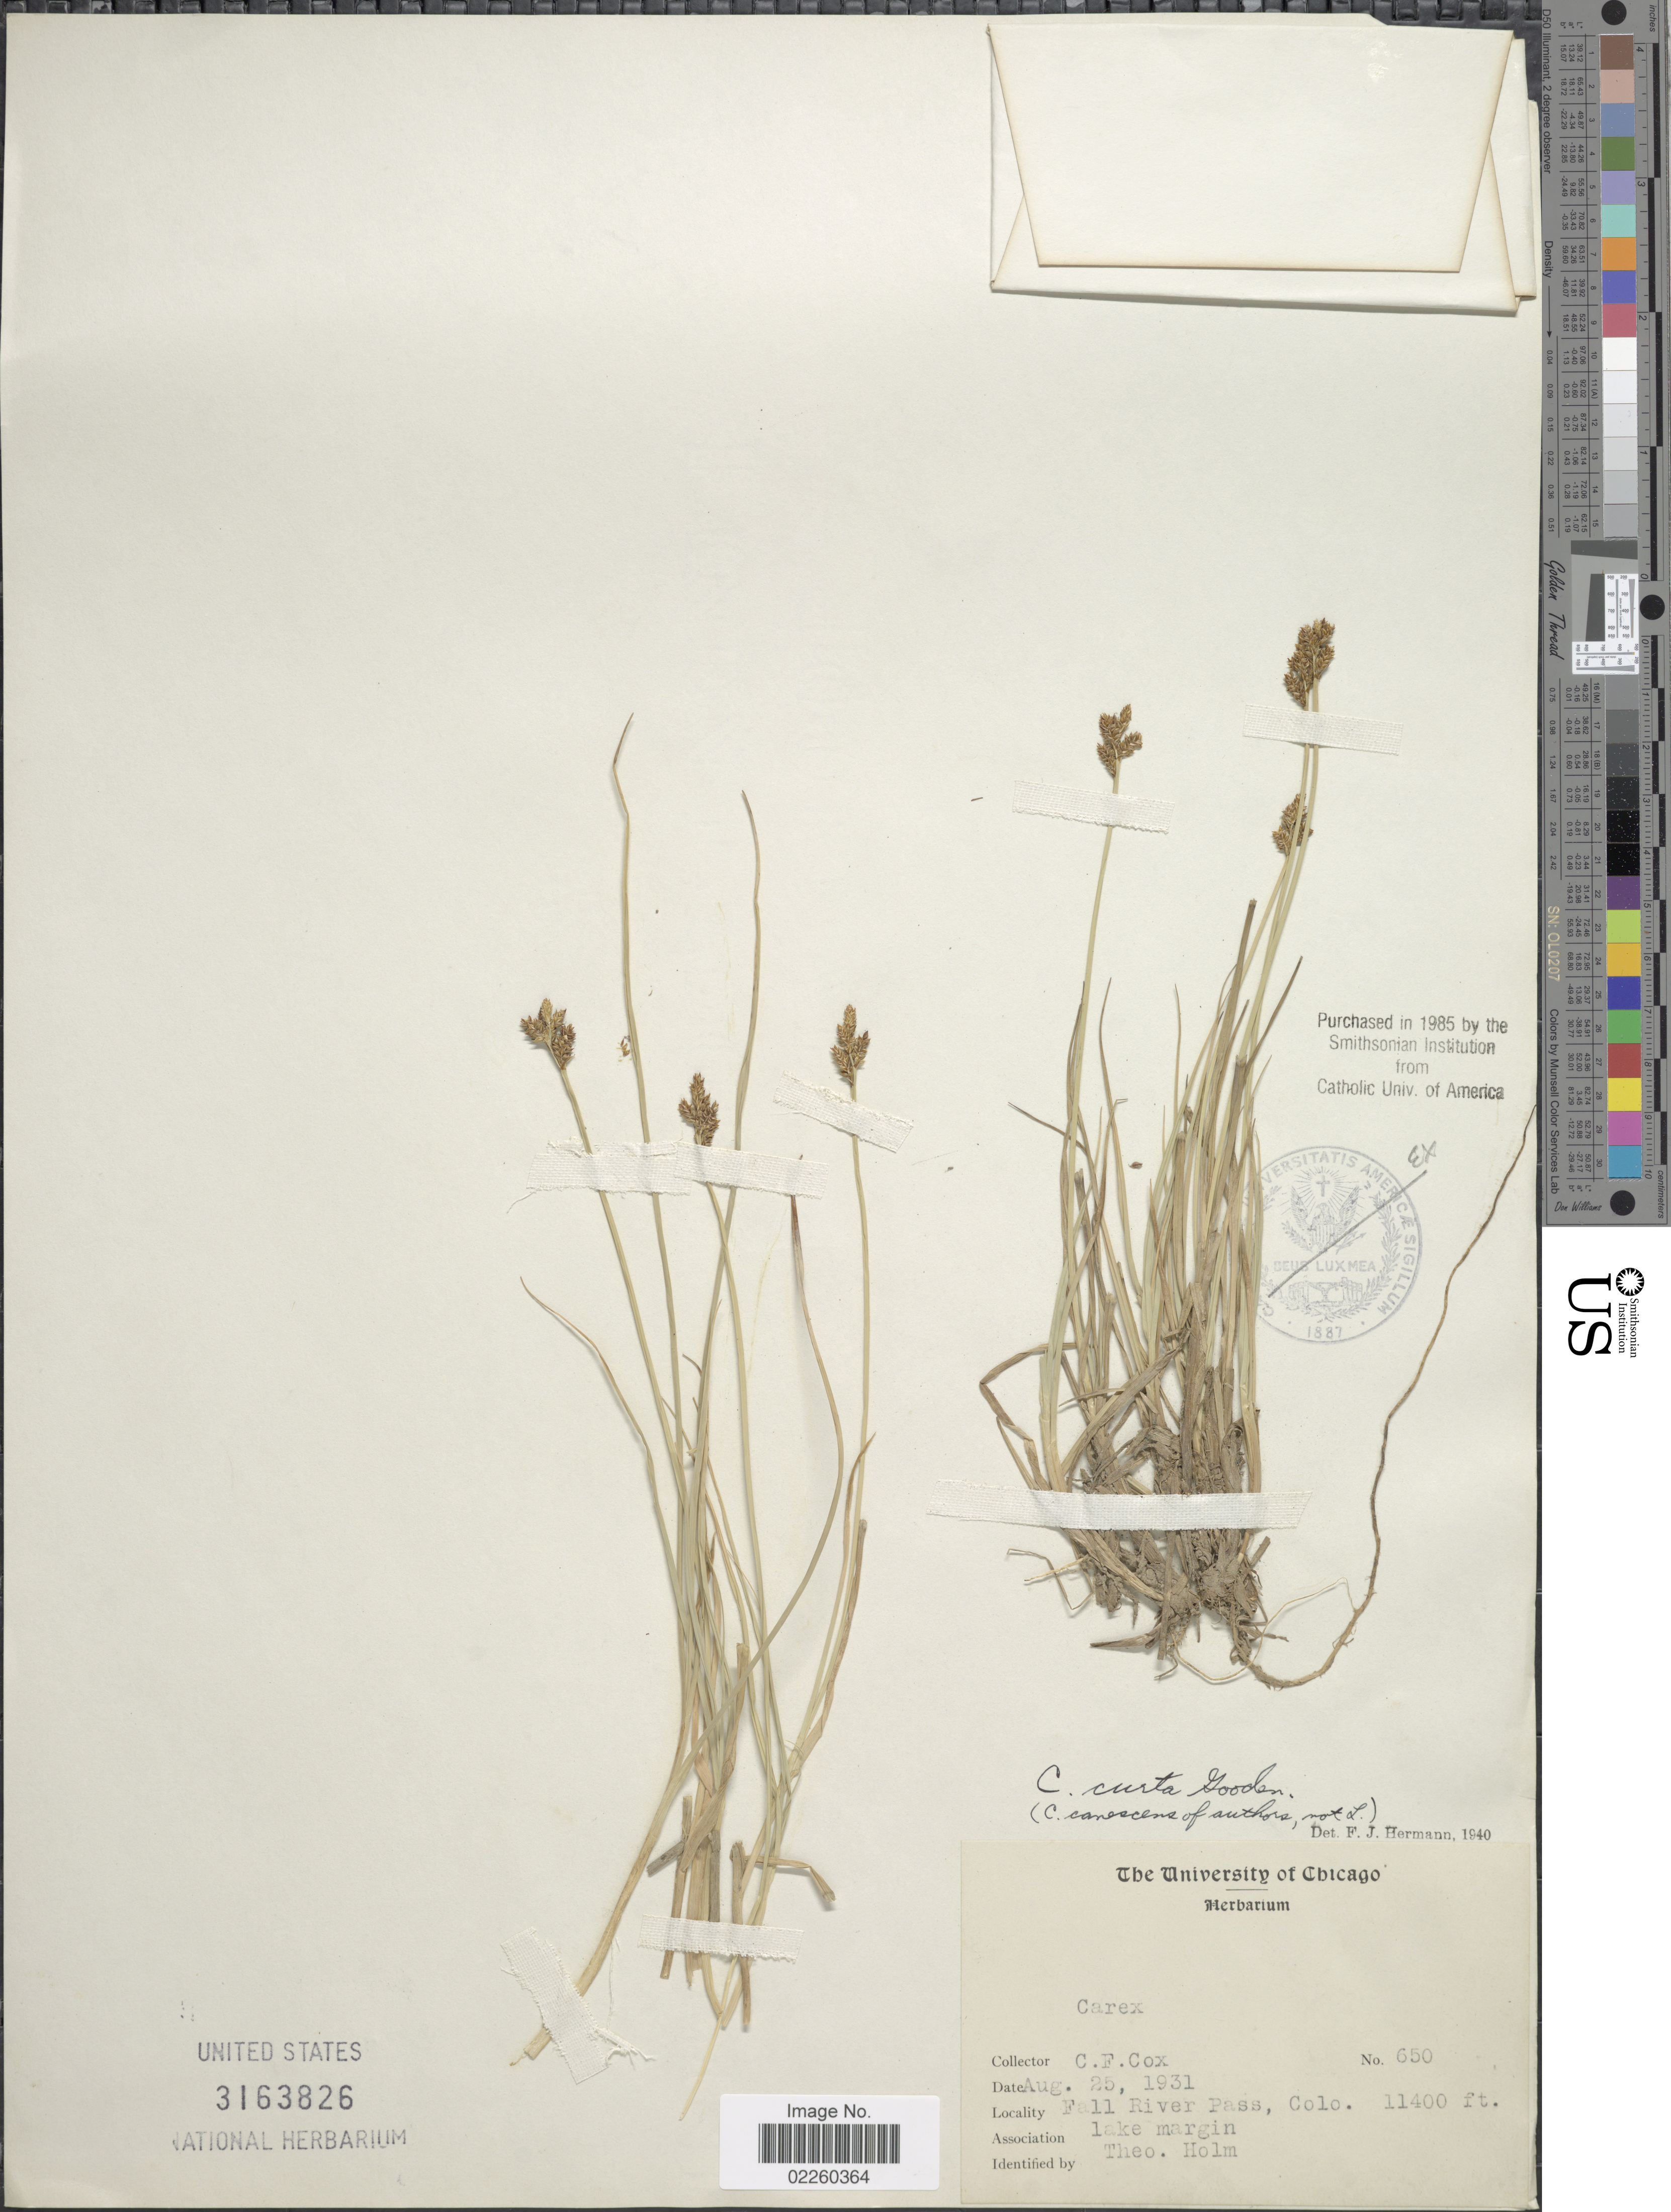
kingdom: Plantae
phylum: Tracheophyta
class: Liliopsida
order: Poales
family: Cyperaceae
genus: Carex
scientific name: Carex sp.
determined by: Strong, Mark T., (BOT), Smithsonian Institution - National Museum of Natural History (UNITED STATES)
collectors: C. Cox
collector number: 650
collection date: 1931-08-25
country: United States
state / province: Colorado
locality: Fall River Pass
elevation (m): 3475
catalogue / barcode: US 3163826